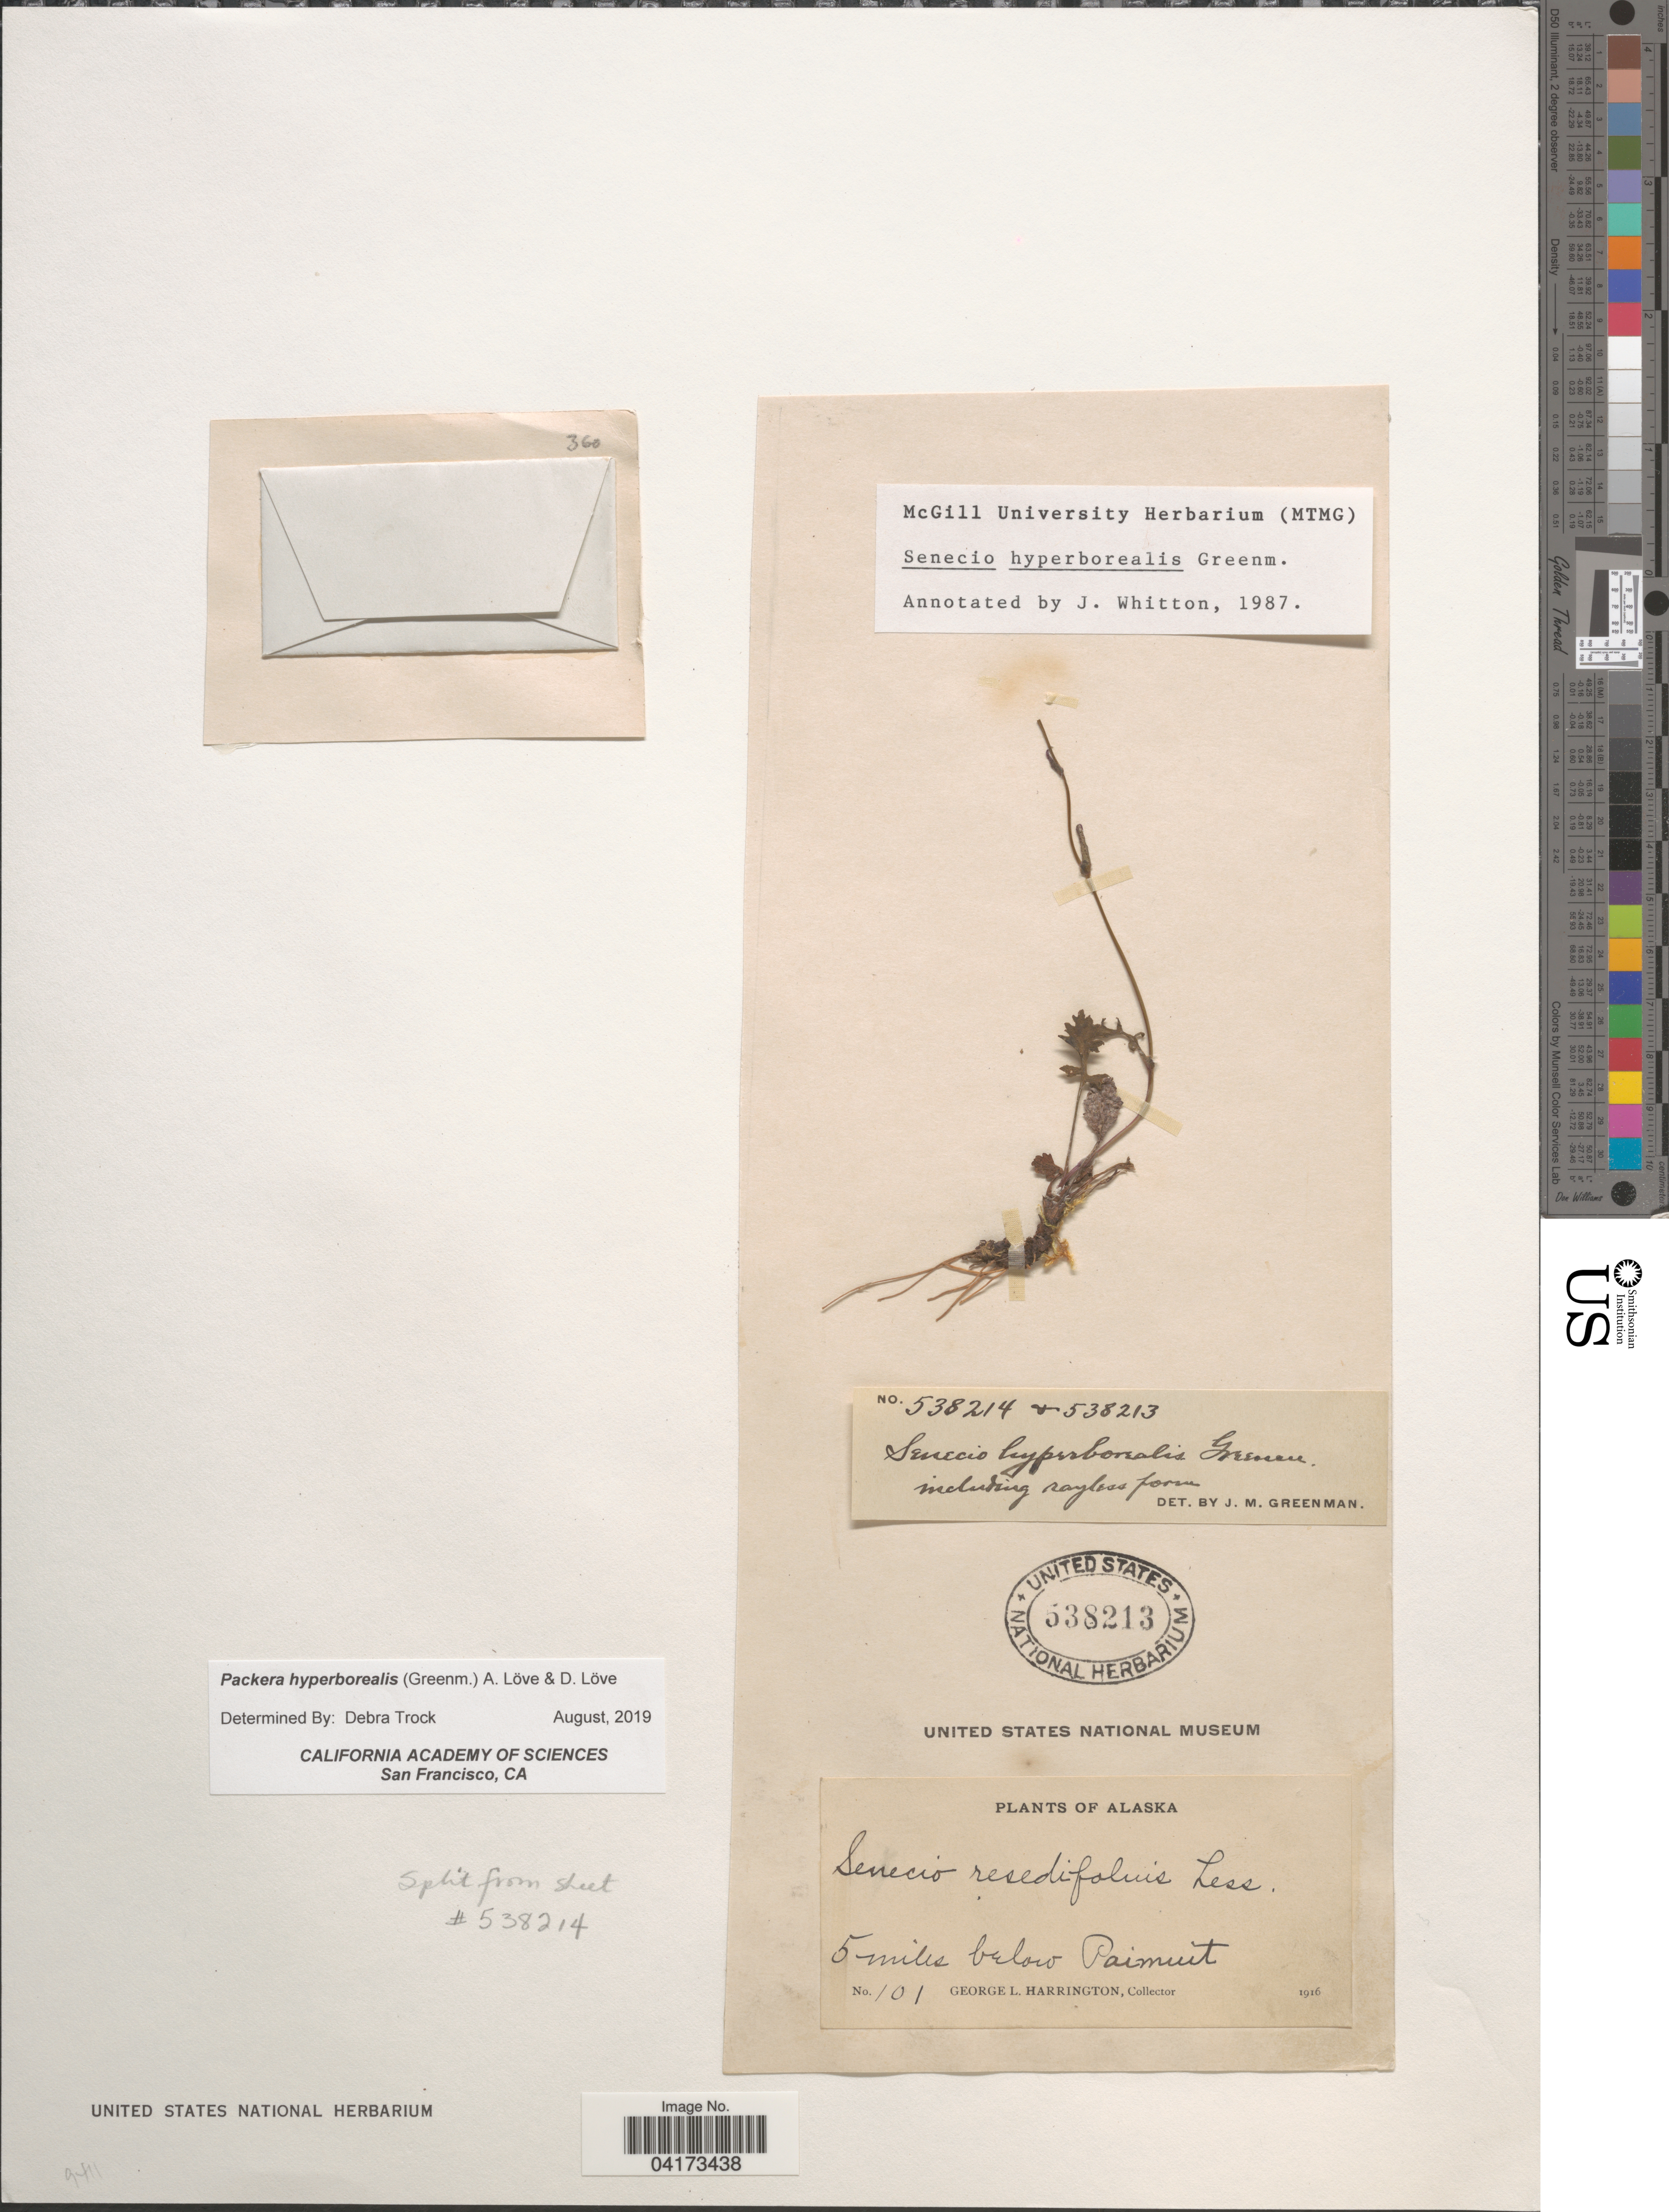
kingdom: Plantae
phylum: Tracheophyta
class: Magnoliopsida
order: Asterales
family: Asteraceae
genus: Packera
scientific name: Packera hyperborealis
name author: (Greene) Á. Löve & D. Löve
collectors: G. Harrington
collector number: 101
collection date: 1916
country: United States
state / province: Alaska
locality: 5 miles below Paimiut.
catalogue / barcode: US 538213